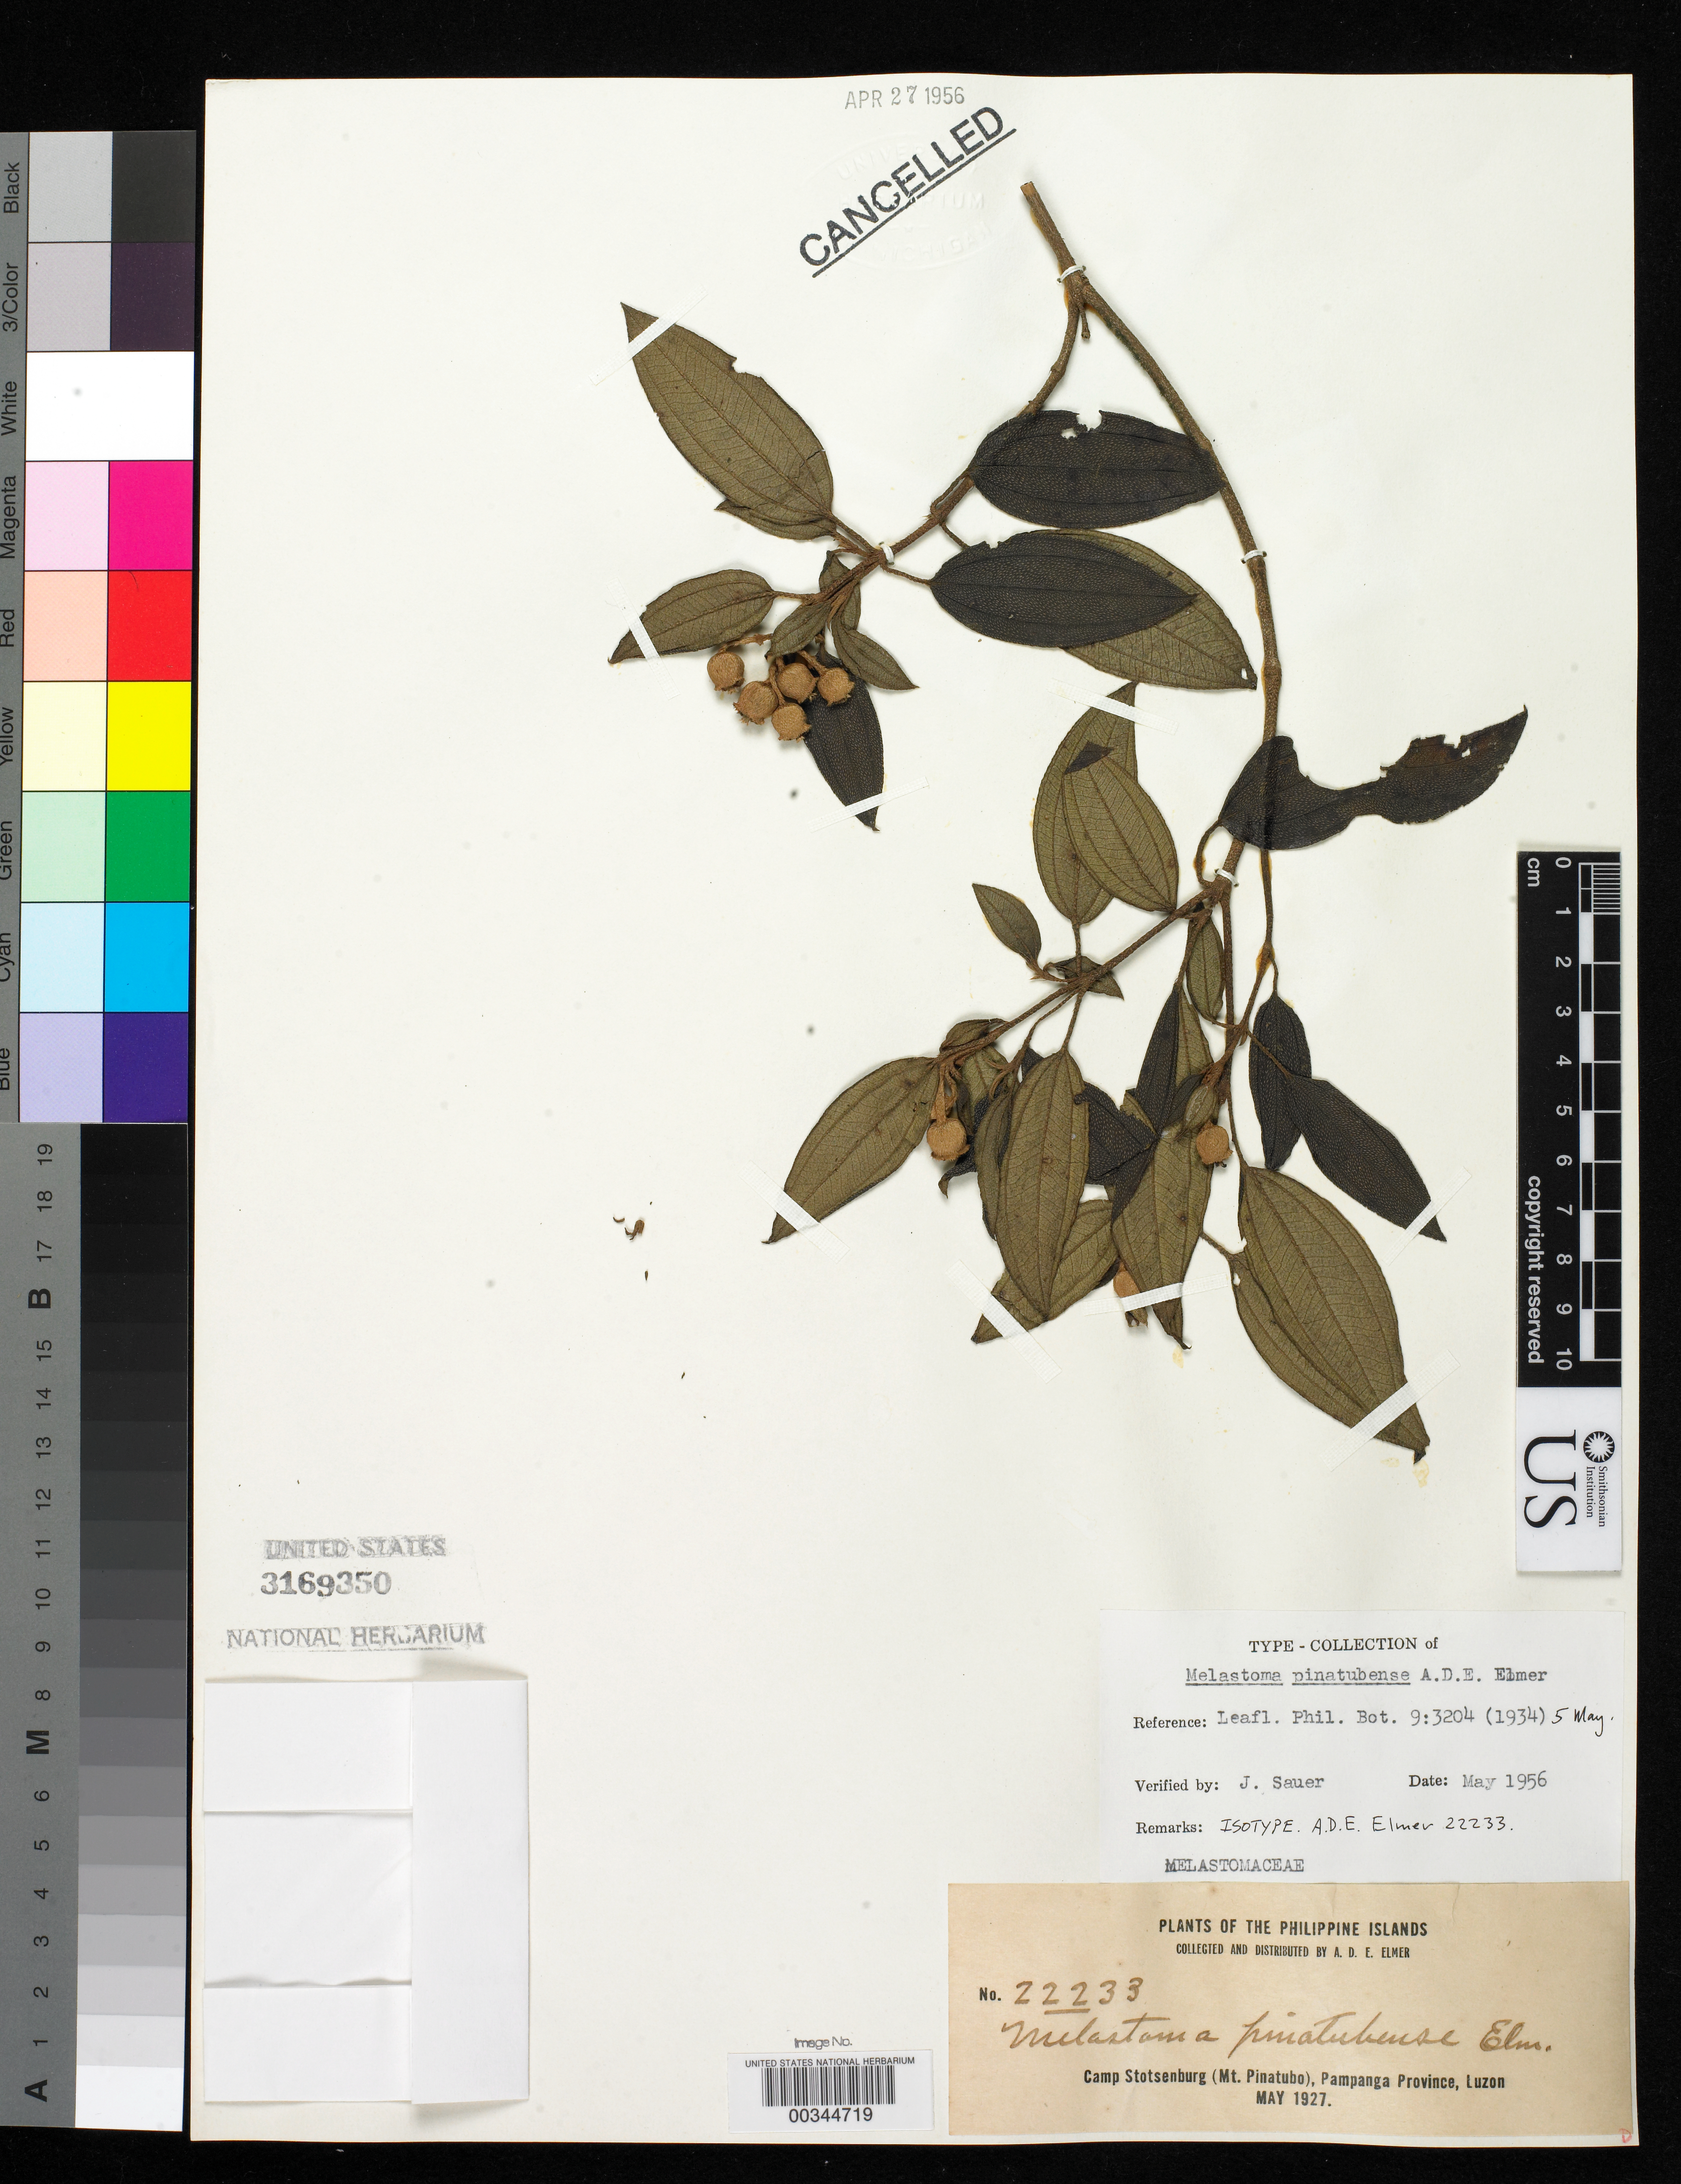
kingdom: Plantae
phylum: Tracheophyta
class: Magnoliopsida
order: Myrtales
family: Melastomataceae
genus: Melastoma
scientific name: Melastoma pinatubense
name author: Elmer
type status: Isotype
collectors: A. D. E. Elmer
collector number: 22233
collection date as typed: May 1927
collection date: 1927-05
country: Philippines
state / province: Central Luzon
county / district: Pampanga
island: Luzon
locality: Camp Stotsenburg, Mt. Pinatubo.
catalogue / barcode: US 3169350